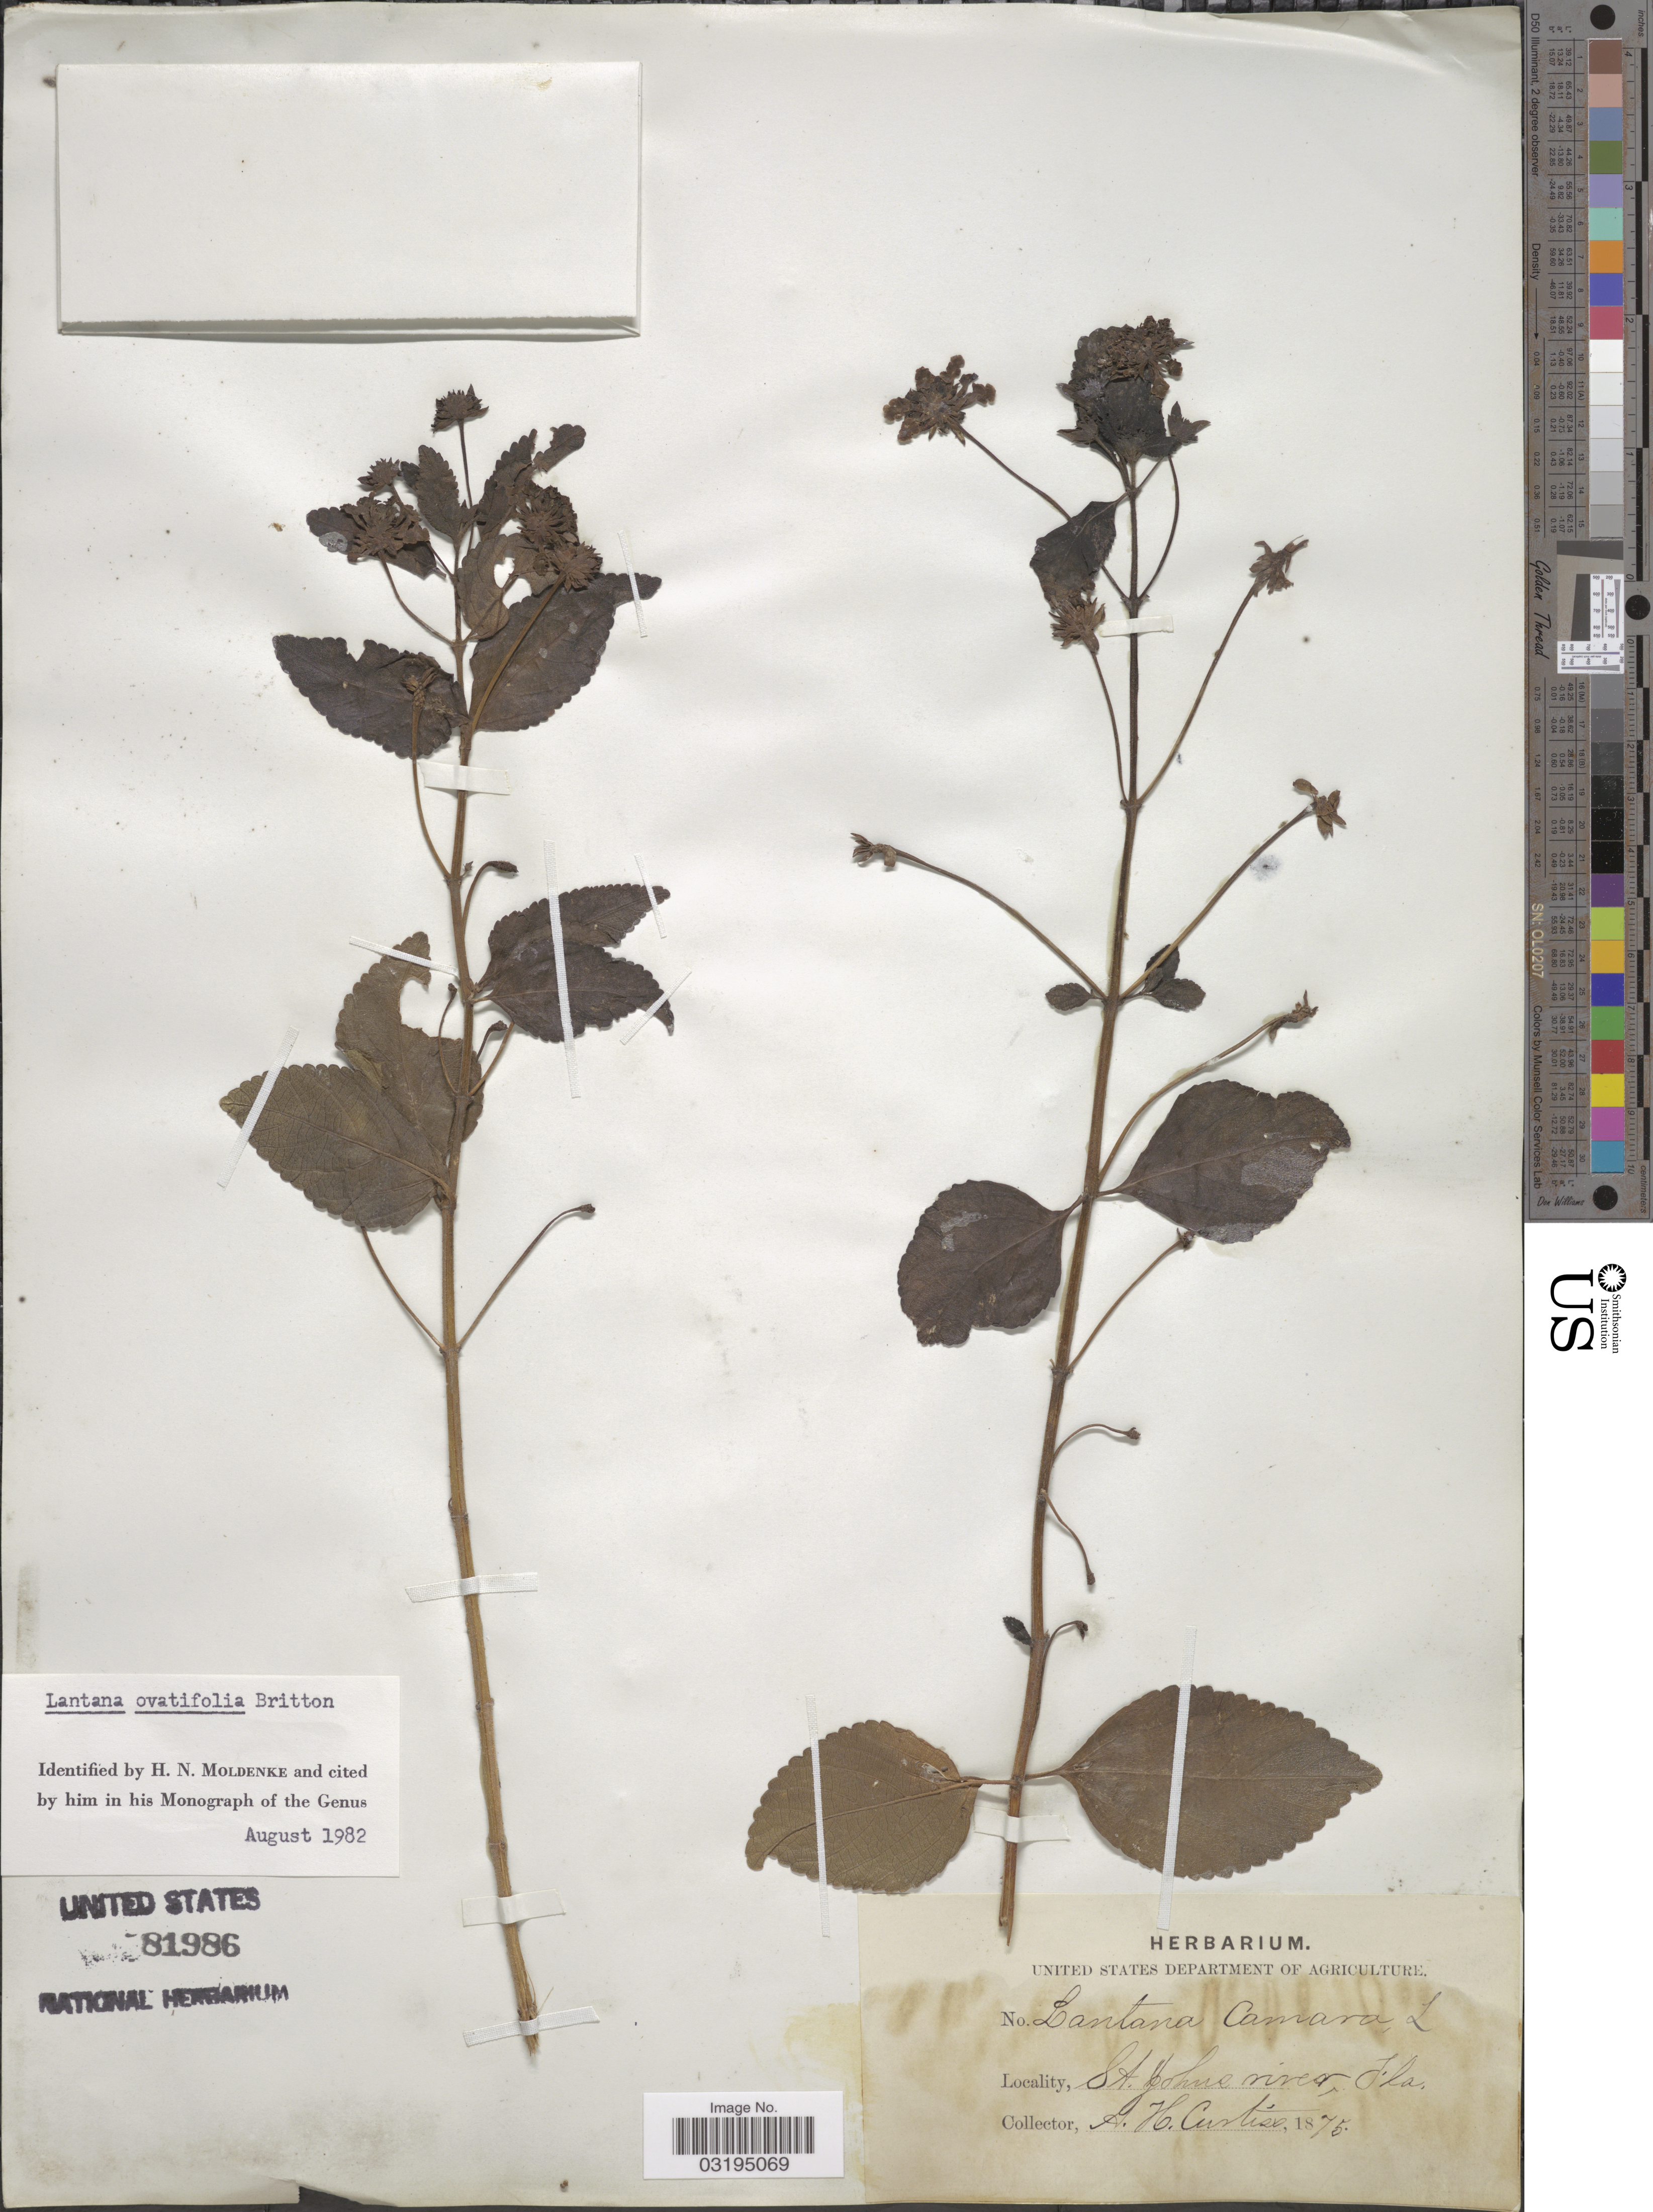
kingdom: Plantae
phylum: Tracheophyta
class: Magnoliopsida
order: Lamiales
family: Verbenaceae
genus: Lantana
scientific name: Lantana ovatifolia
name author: Britton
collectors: A. H. Curtiss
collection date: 1875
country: United States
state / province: Florida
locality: St. Johns river.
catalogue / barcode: US 81986